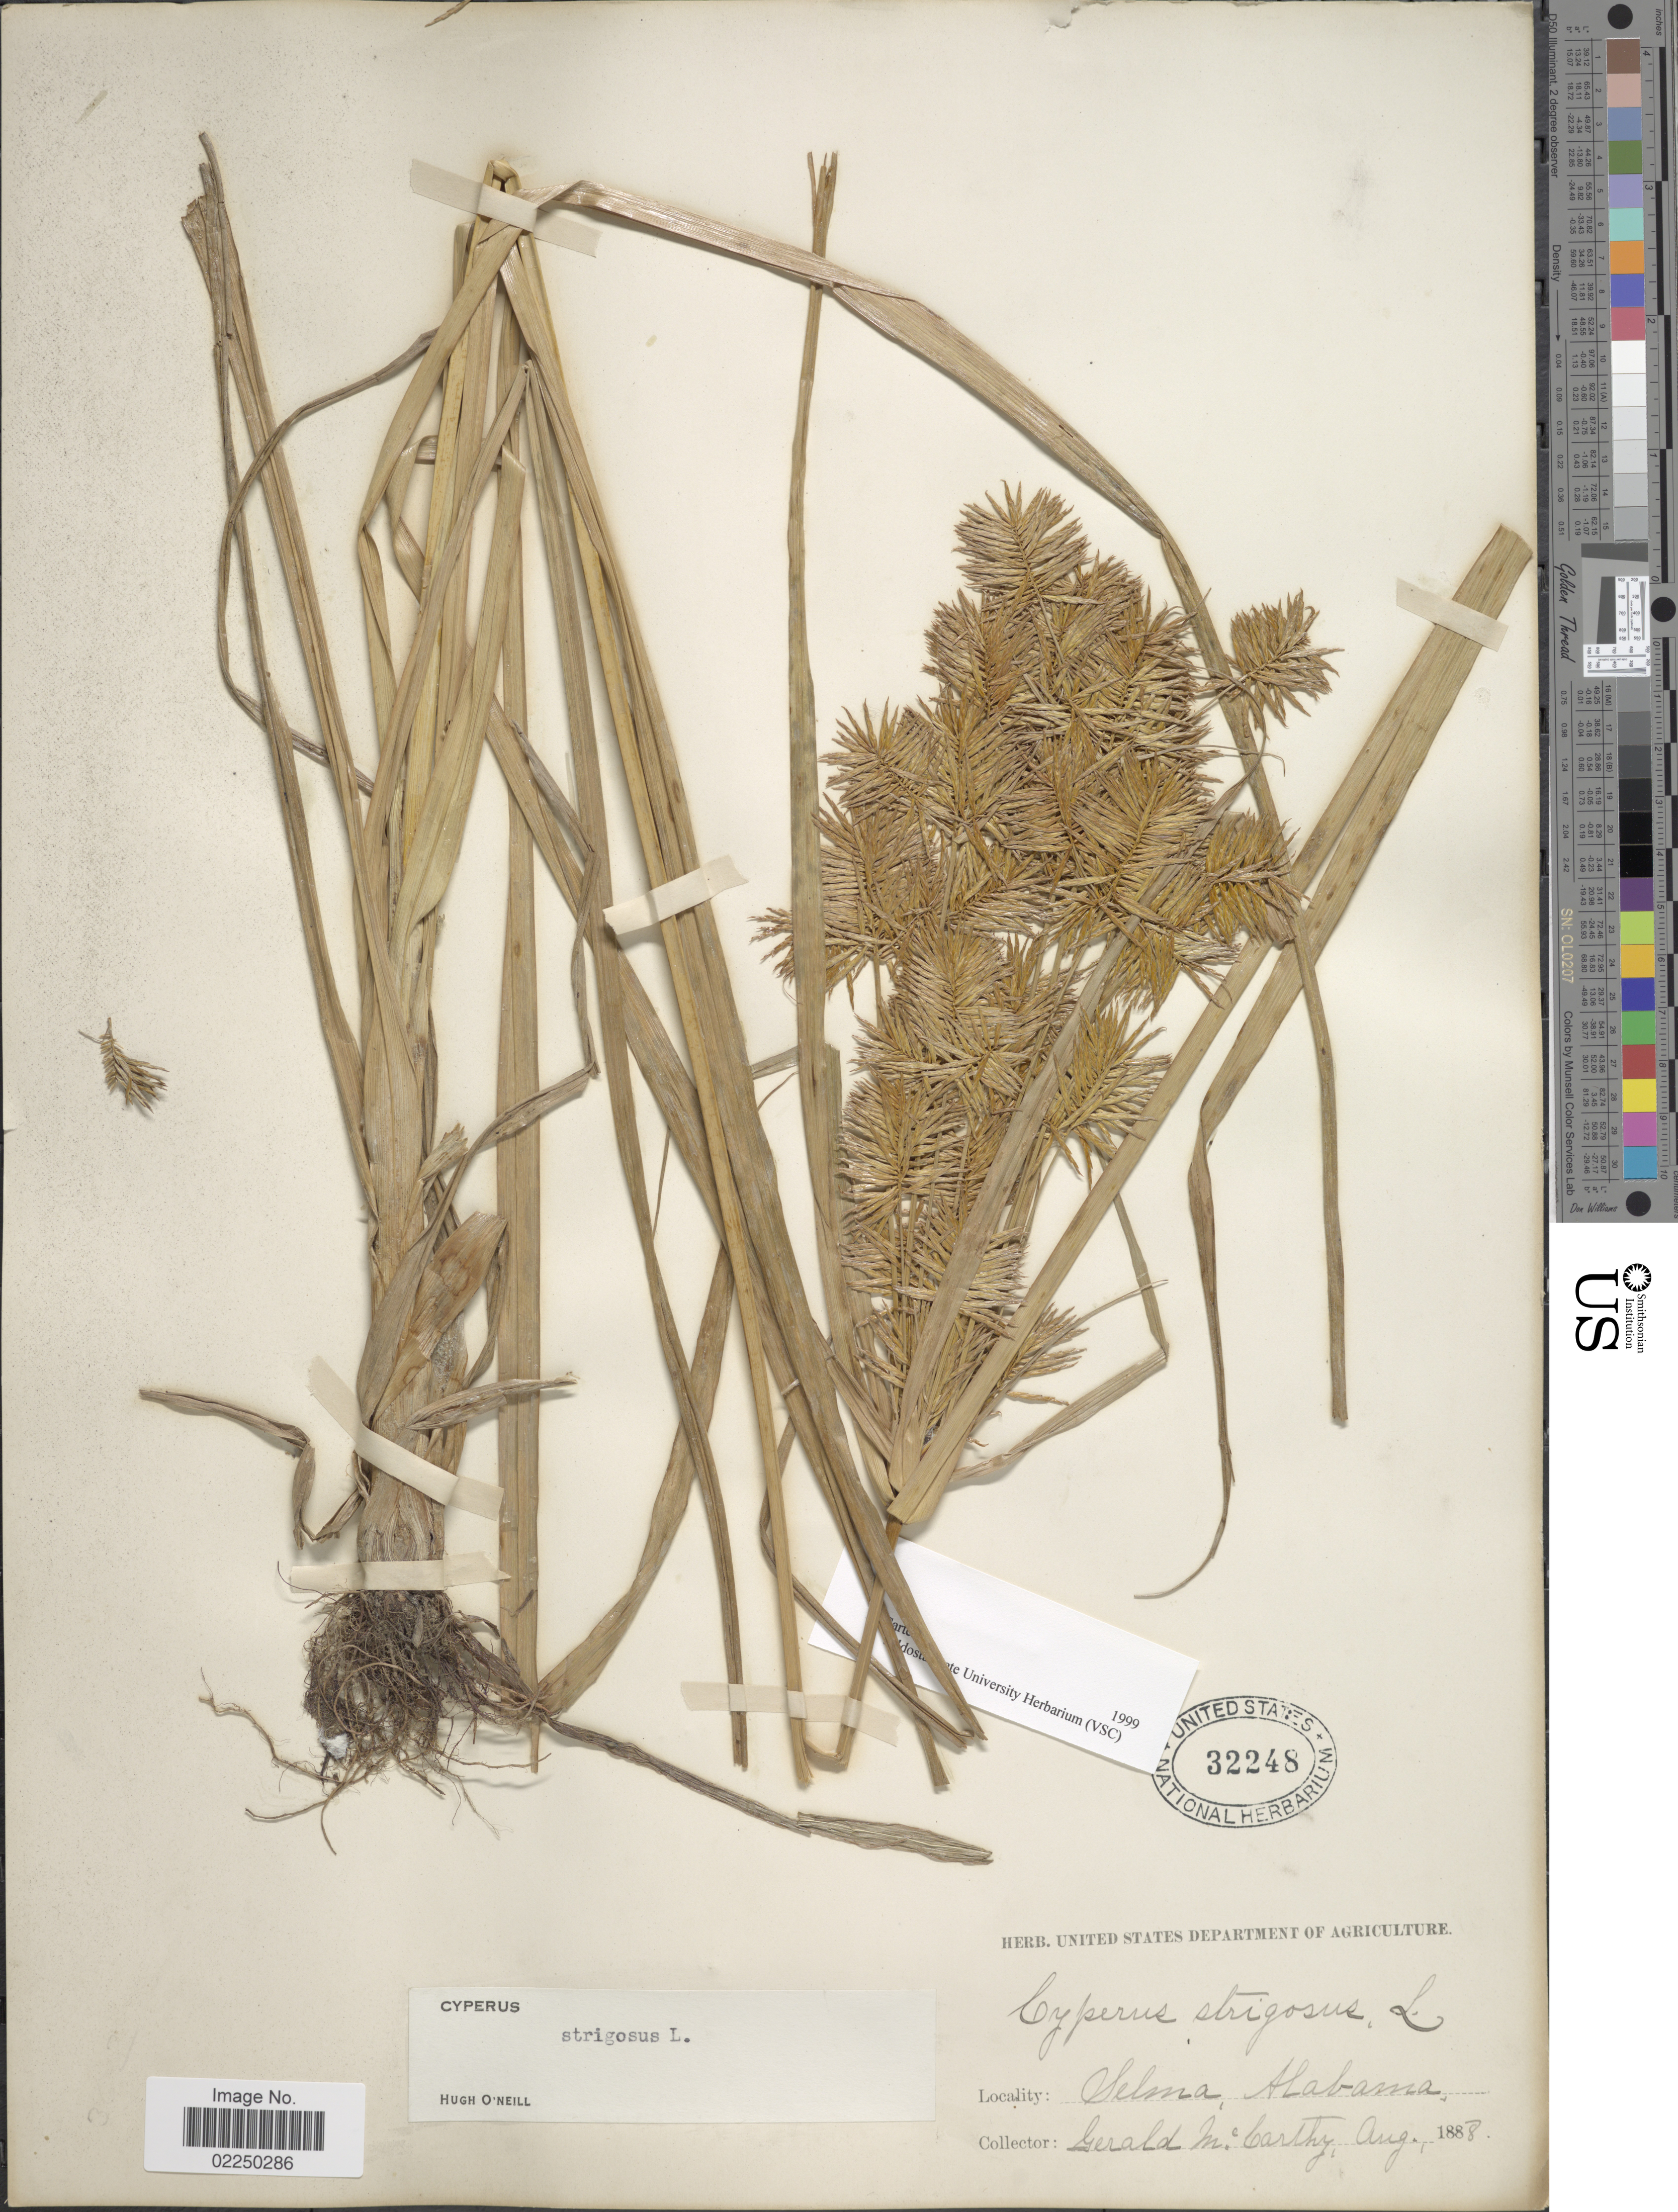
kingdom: Plantae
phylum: Tracheophyta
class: Liliopsida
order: Poales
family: Cyperaceae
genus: Cyperus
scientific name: Cyperus strigosus L.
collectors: G. McCarthy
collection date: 1888-08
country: United States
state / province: Alabama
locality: Selma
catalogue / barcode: US 32248